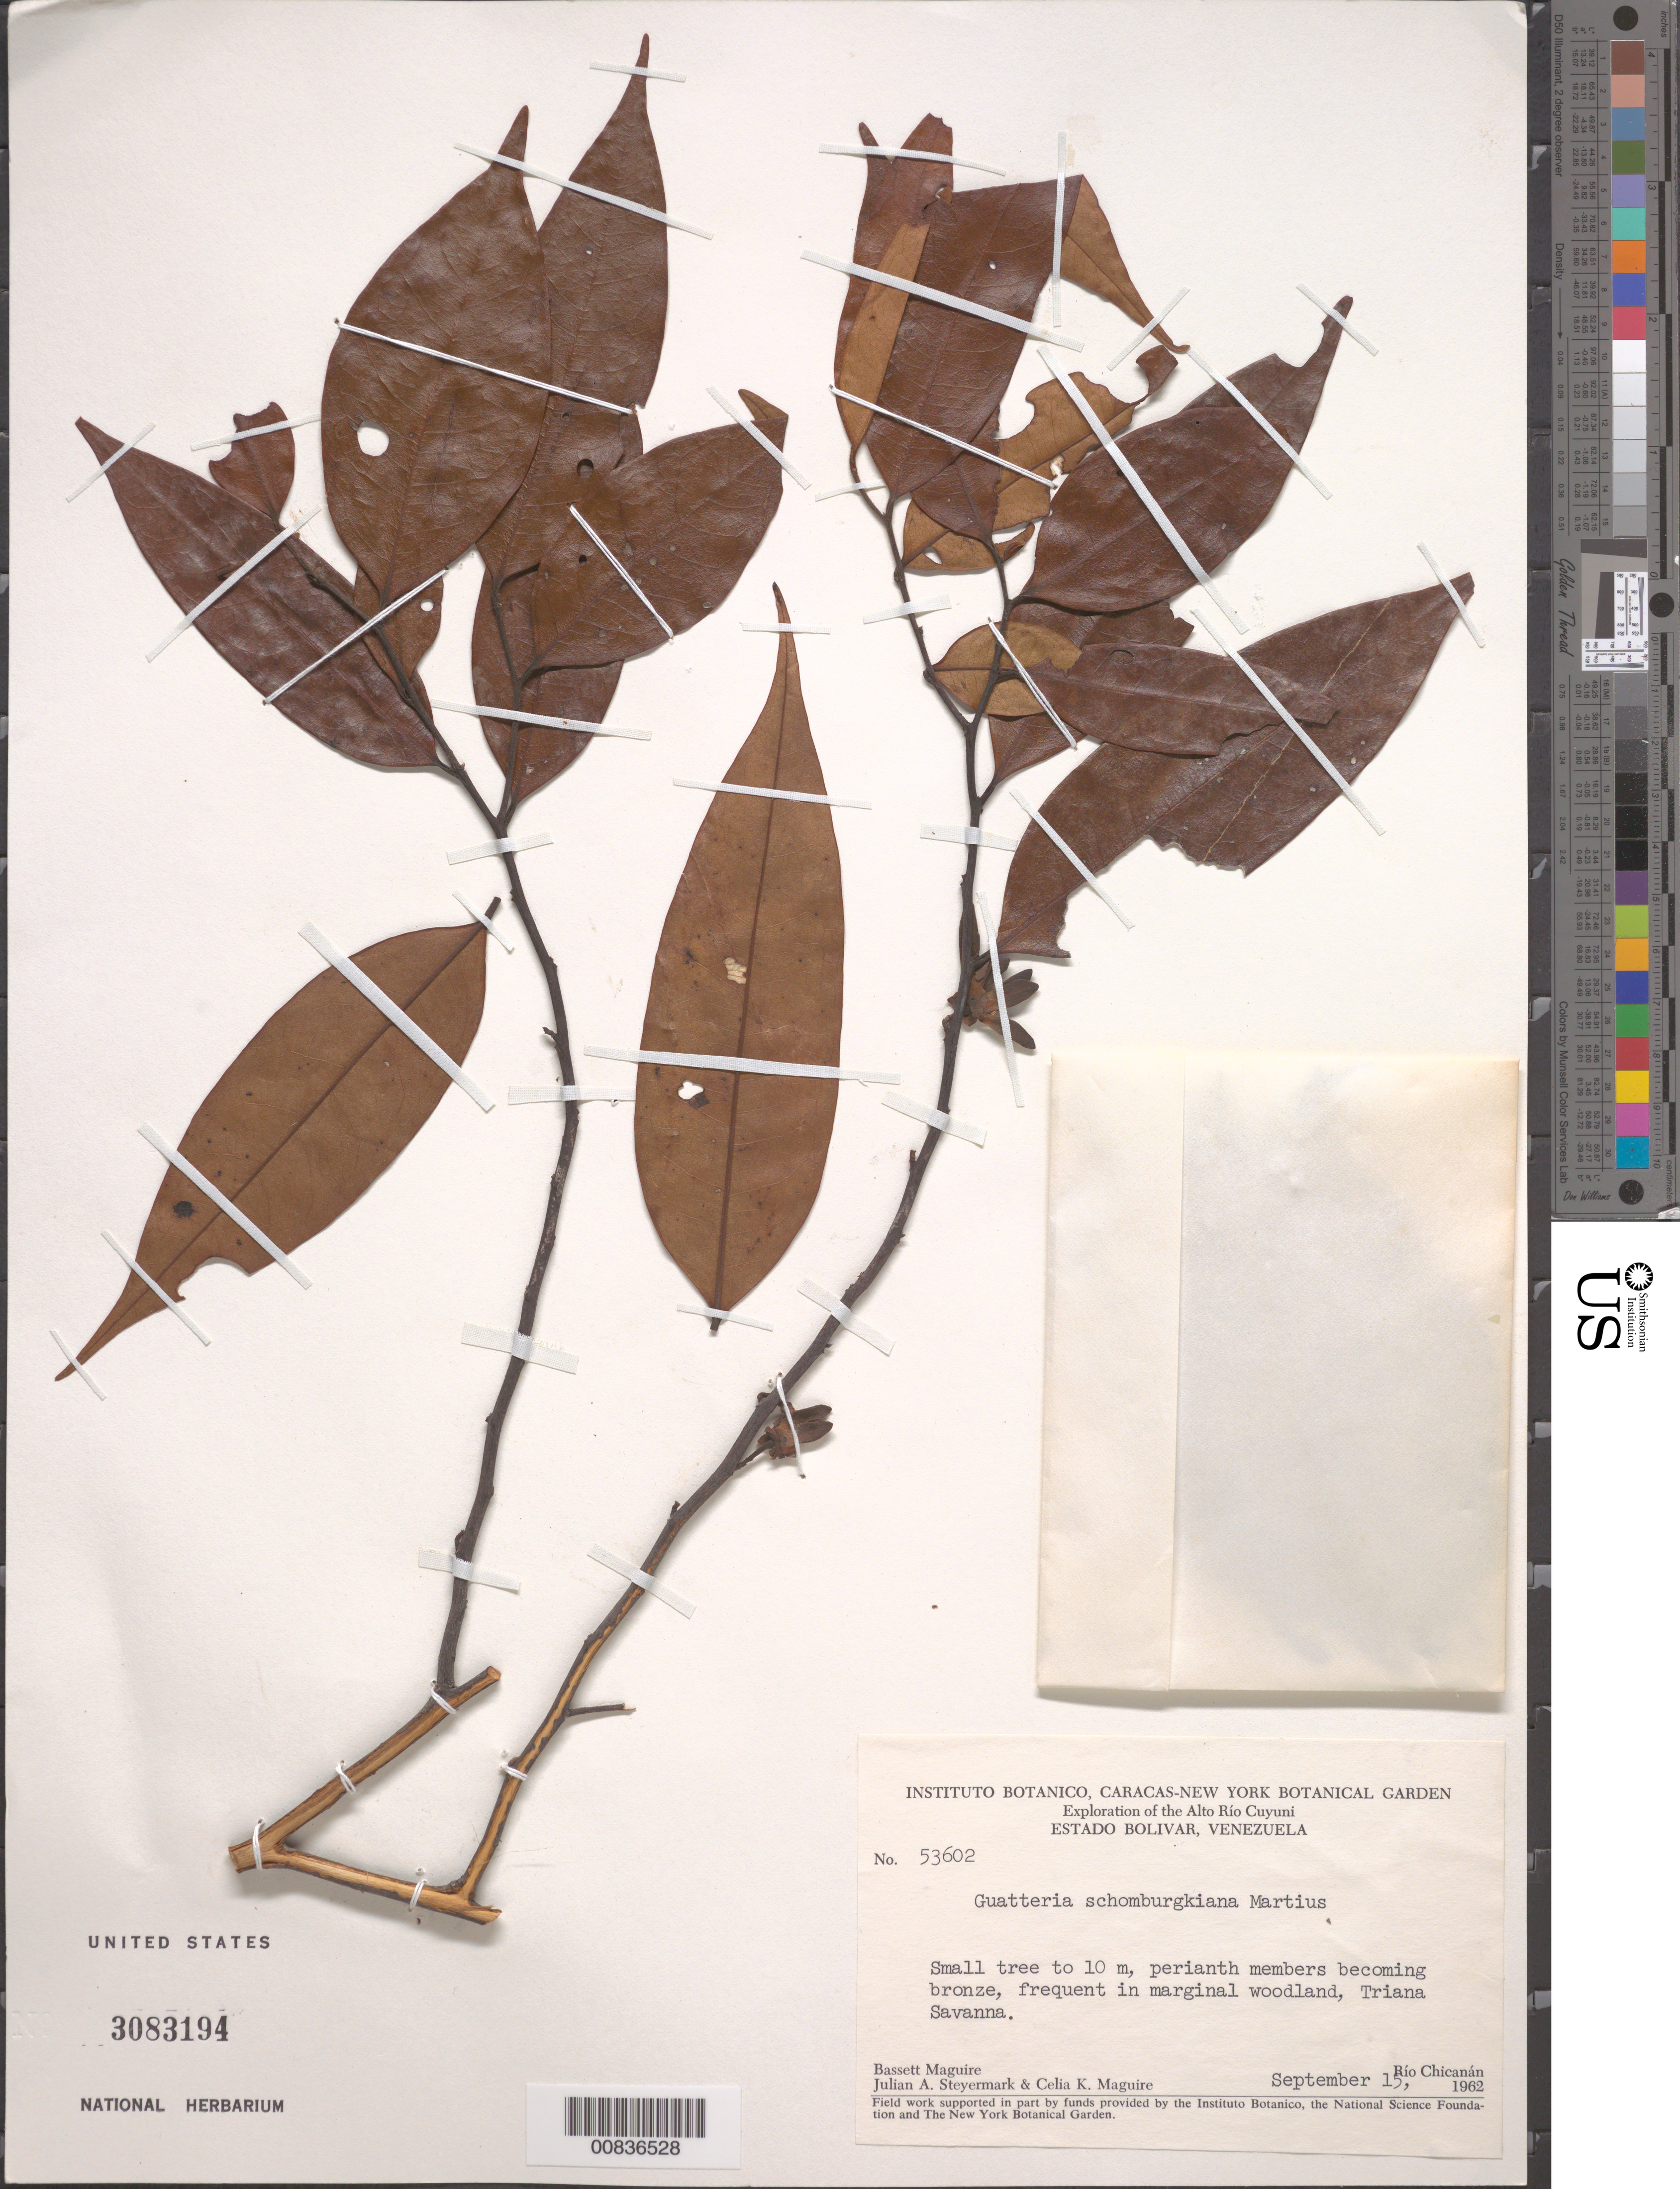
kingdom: Plantae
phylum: Tracheophyta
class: Magnoliopsida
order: Magnoliales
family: Annonaceae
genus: Guatteria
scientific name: Guatteria schomburgkiana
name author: Mart.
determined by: Scharf, U.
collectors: B. Maguire, J. Steyermark & C. K. Maguire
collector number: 53602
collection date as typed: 5-Sep-62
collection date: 1962-09-05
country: Venezuela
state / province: Bolívar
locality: Alto Río Cuyuni, Cerro Pitón, Cordillera Epicara, Triana Savanna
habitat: Marginal woodland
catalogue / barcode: US 3083194